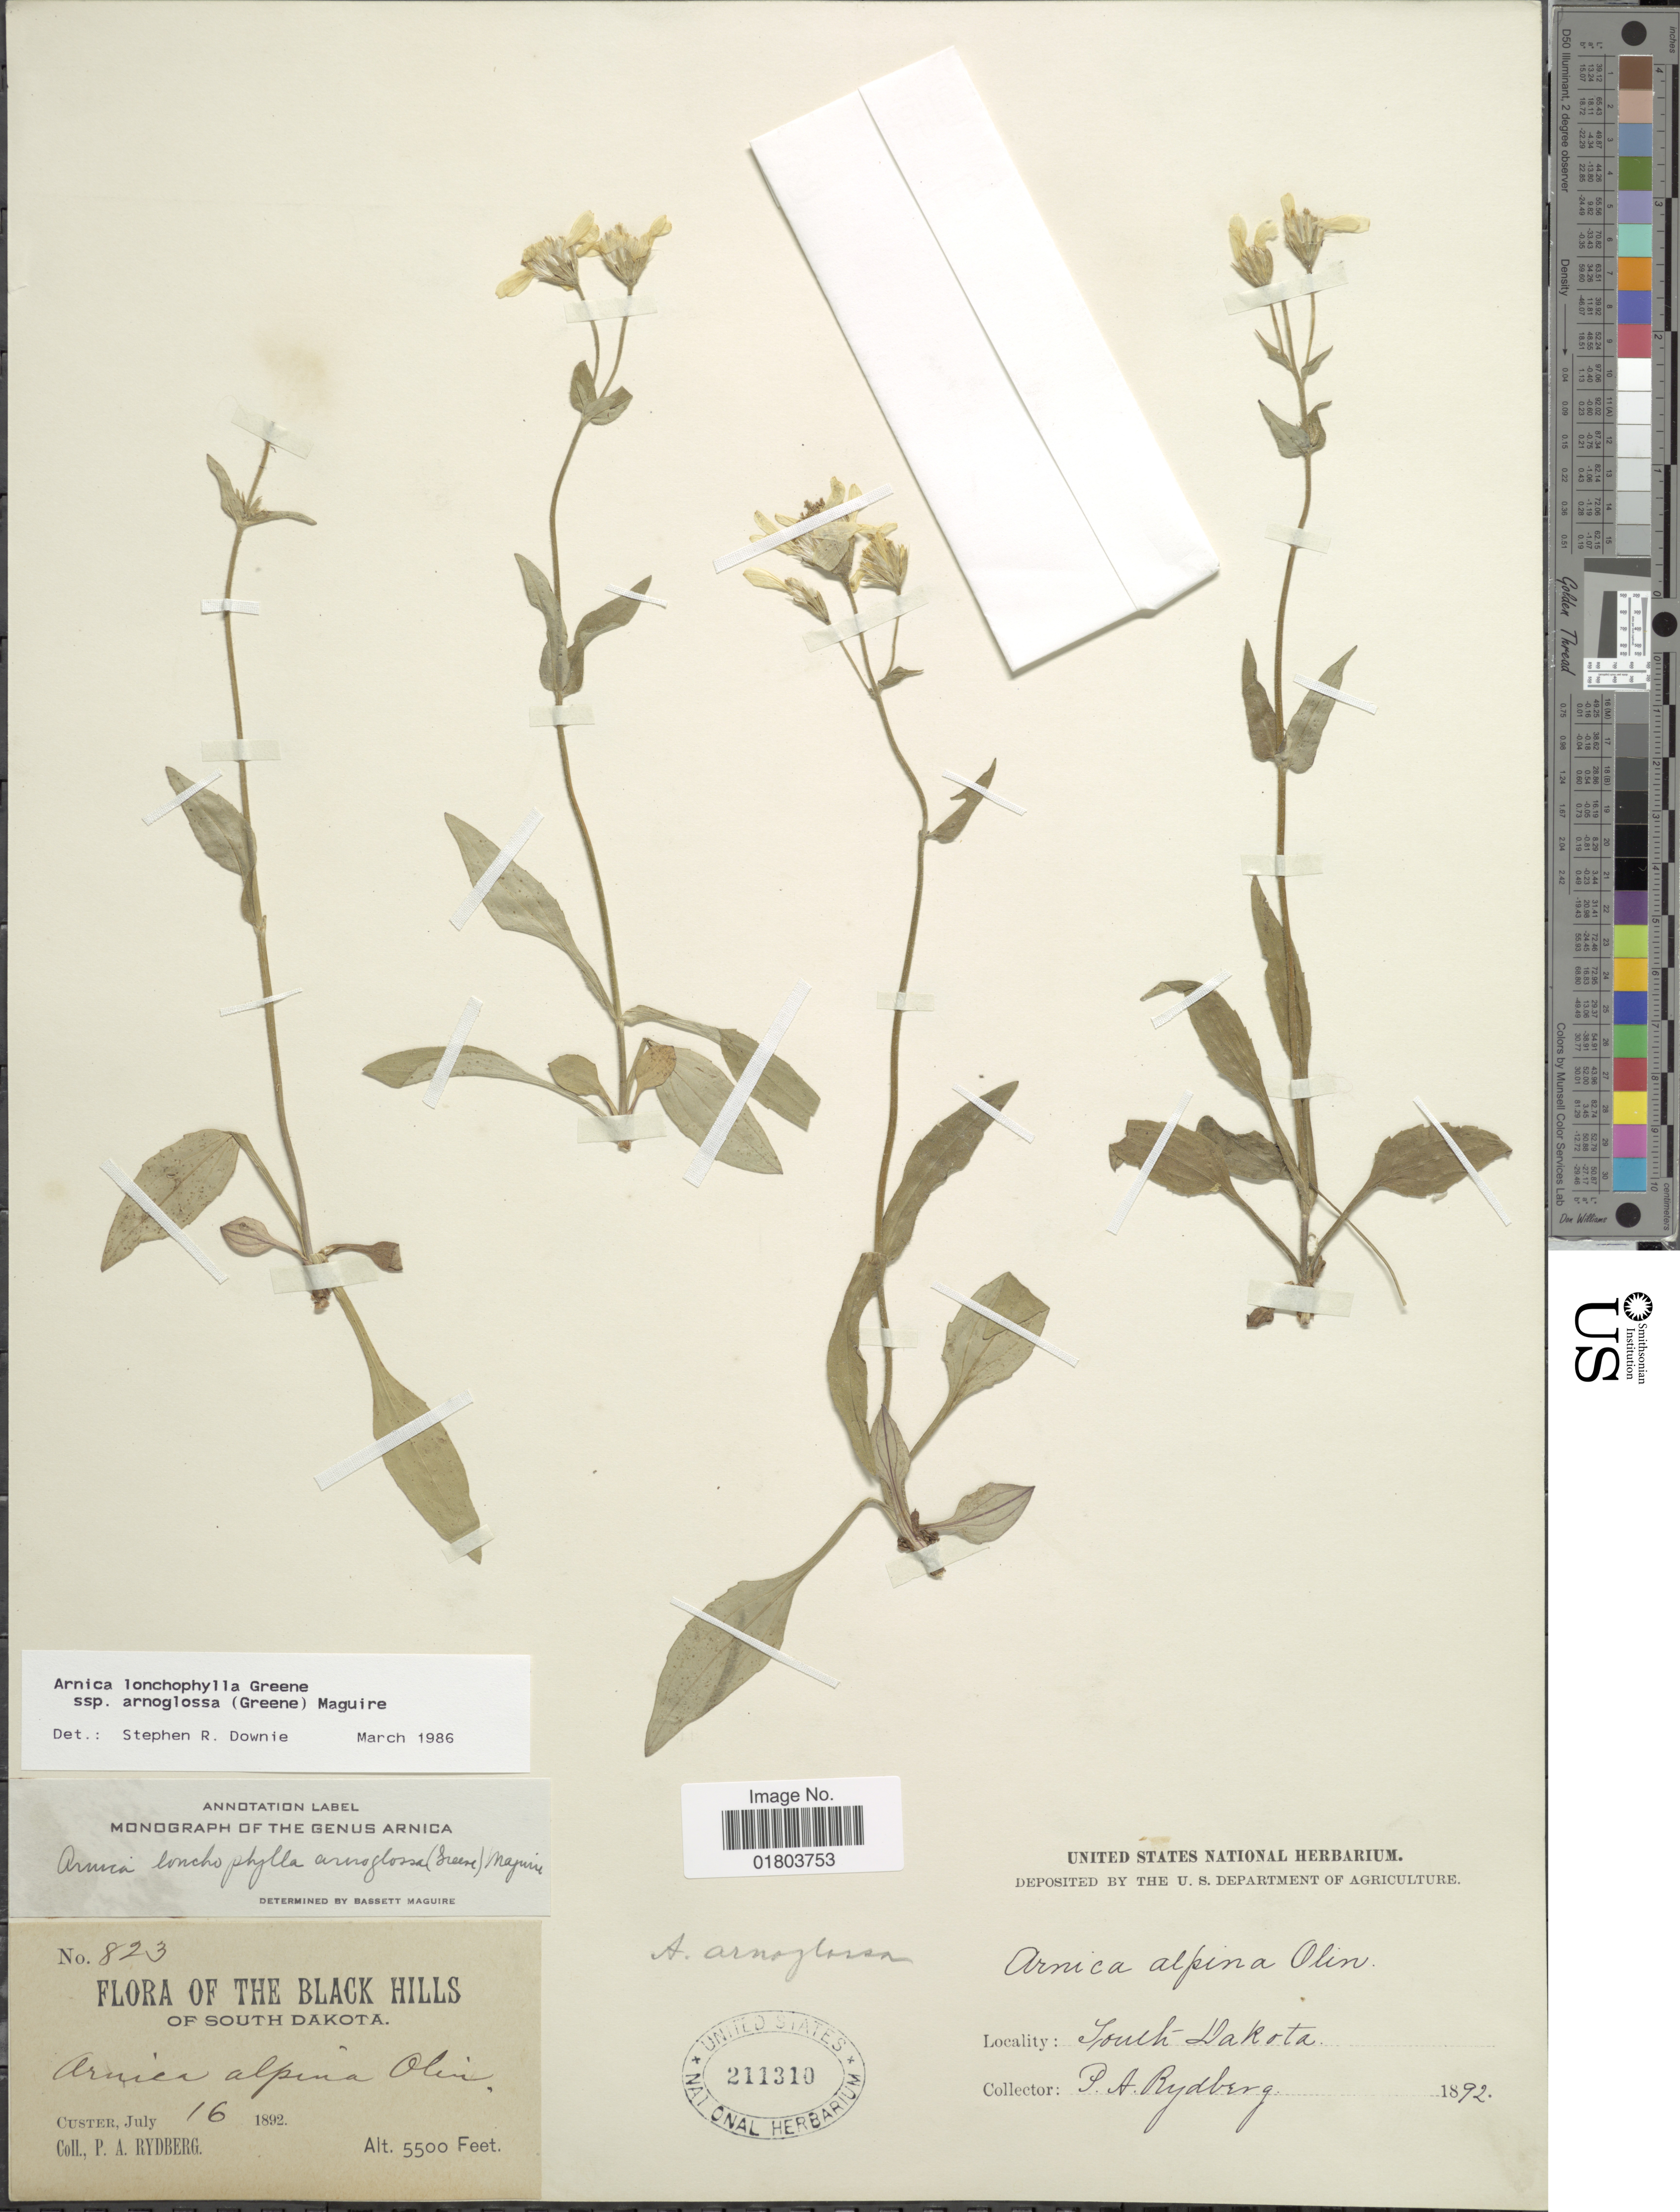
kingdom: Plantae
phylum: Tracheophyta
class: Magnoliopsida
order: Asterales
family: Asteraceae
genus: Arnica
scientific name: Arnica lonchophylla subsp. arnoglossa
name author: (Greene) Maguire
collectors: P. A. Rydberg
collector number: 823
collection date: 1892-07-16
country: United States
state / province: South Dakota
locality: The Black hills, Custer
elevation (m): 1676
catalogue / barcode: US 211310